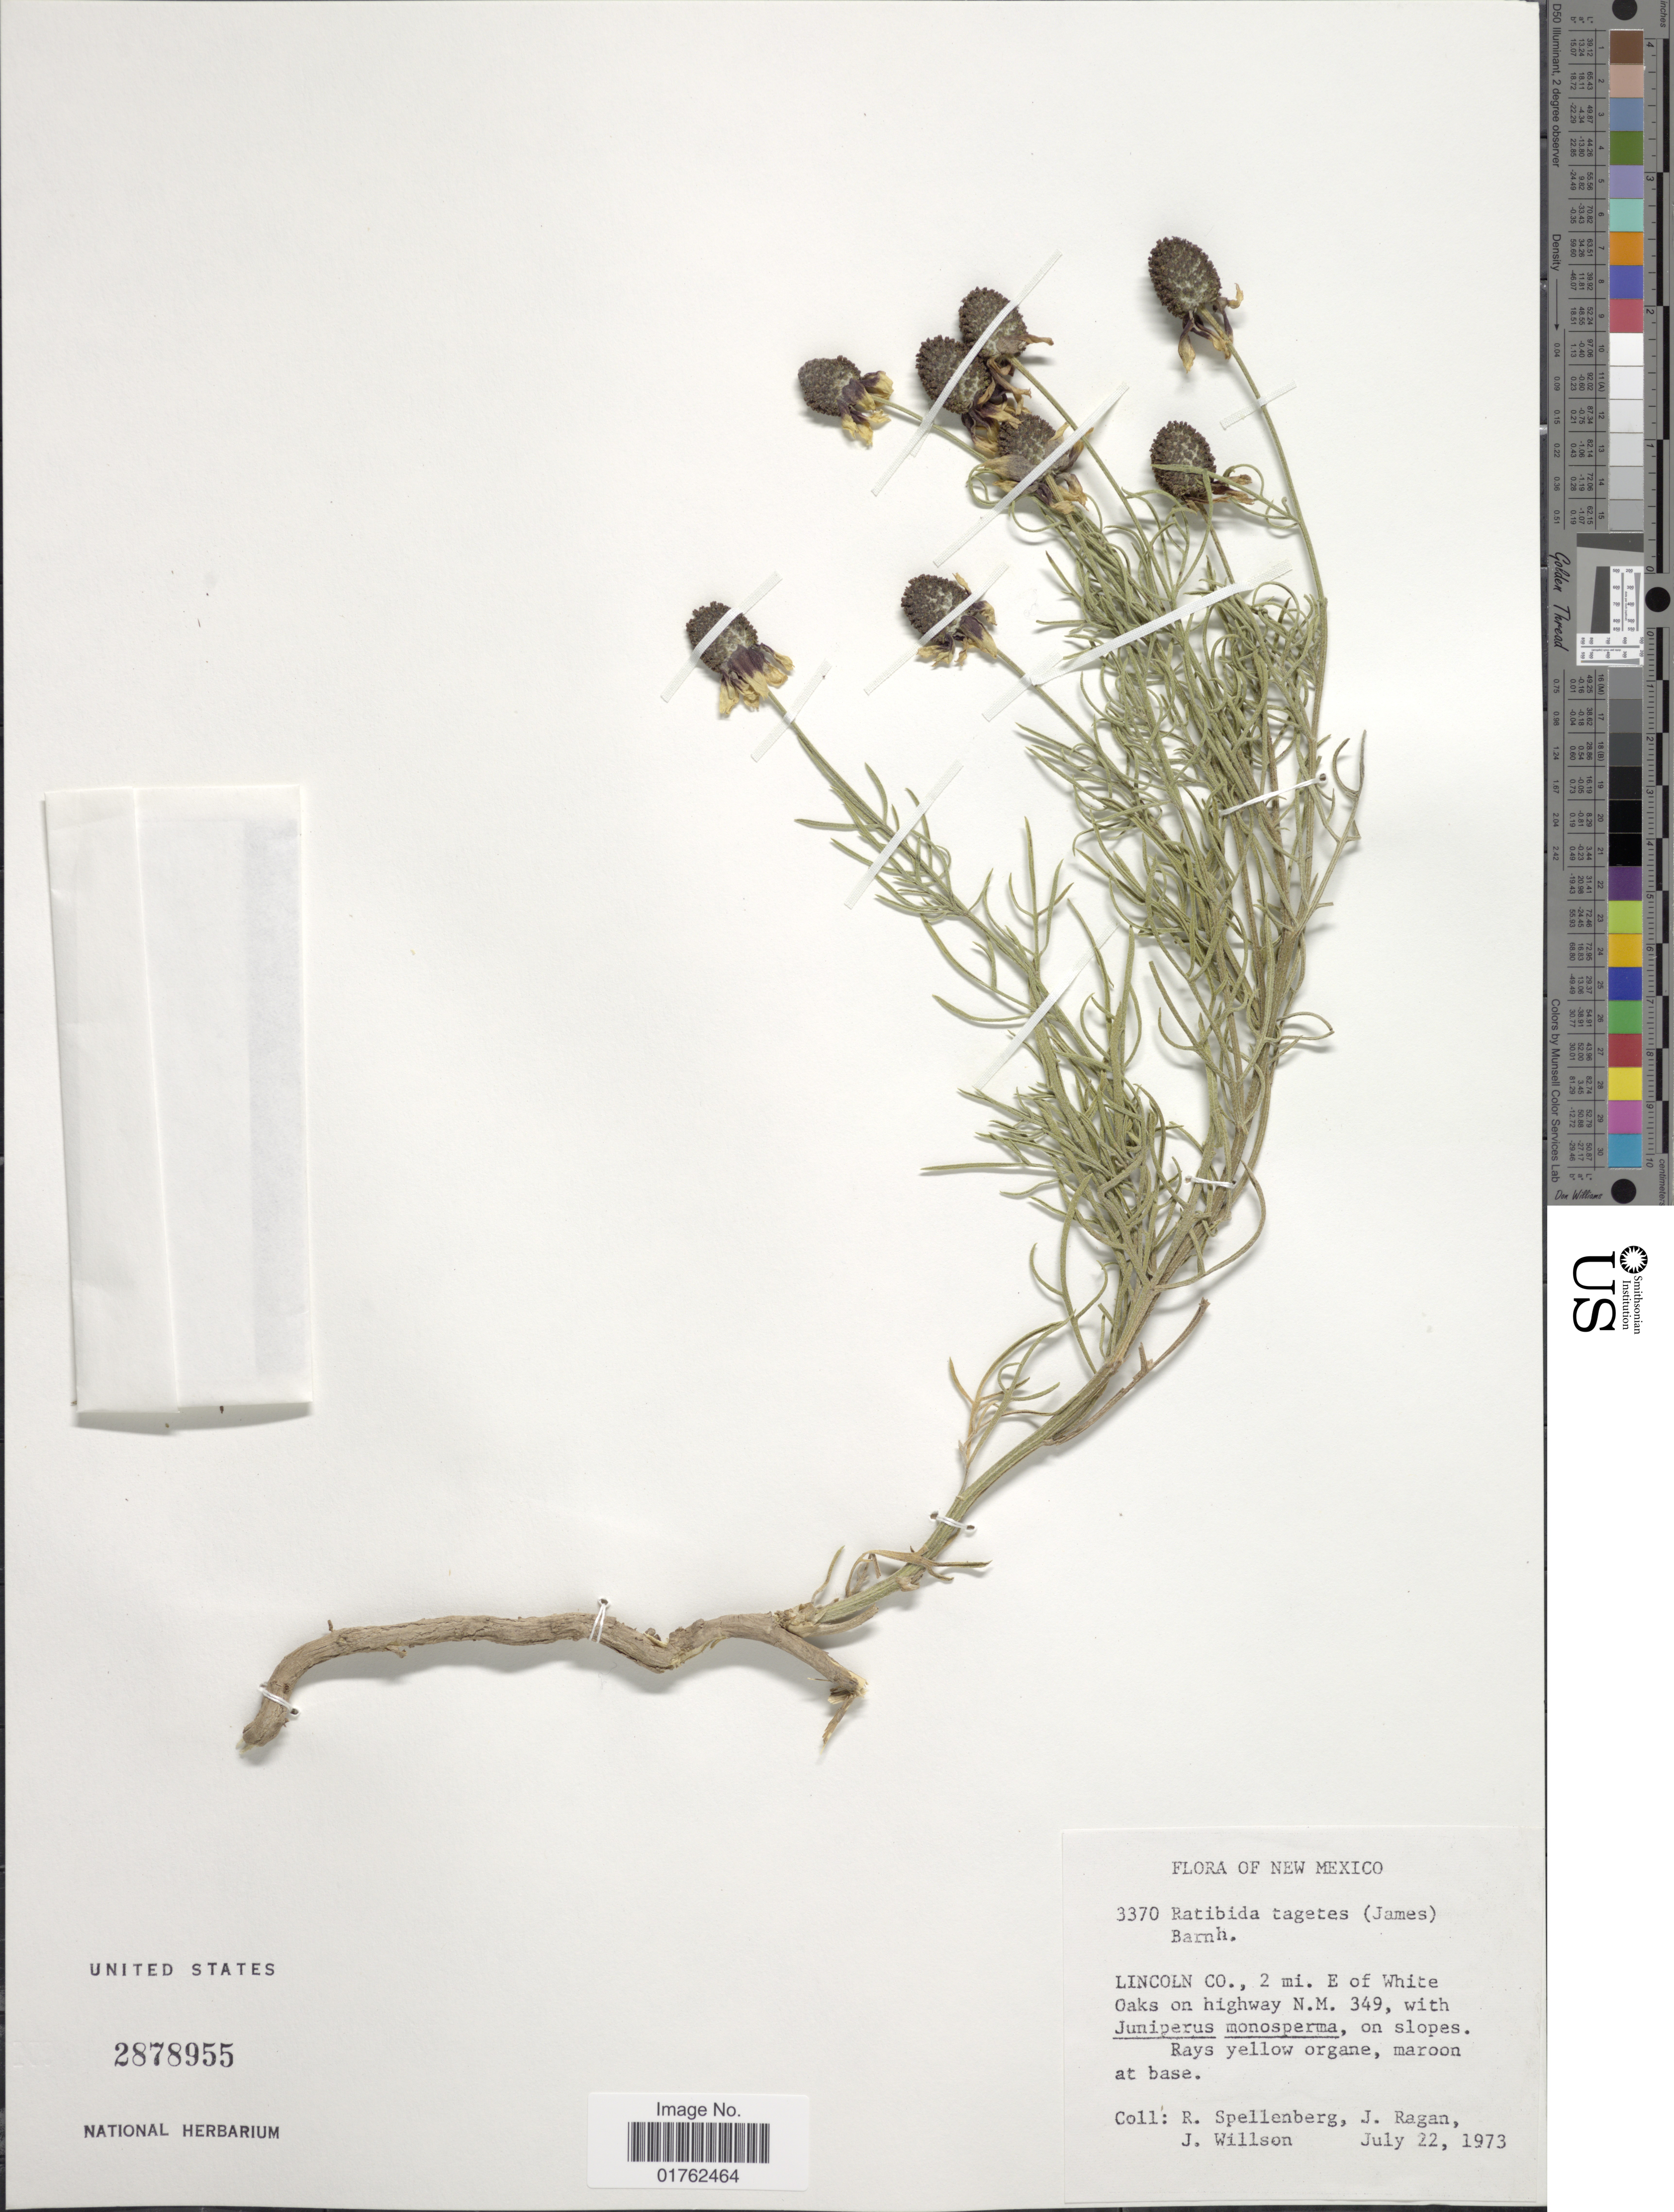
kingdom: Plantae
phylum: Tracheophyta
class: Magnoliopsida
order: Asterales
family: Asteraceae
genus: Ratibida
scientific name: Ratibida tagetes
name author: (James) Barnhart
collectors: R. Spellenberg, J. Ragan & J. Willson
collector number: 3370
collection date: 1973-07-22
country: United States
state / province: New Mexico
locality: Lincoln Co., 2 mi. E of White Oaks on highway N.M. 349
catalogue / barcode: US 2878955